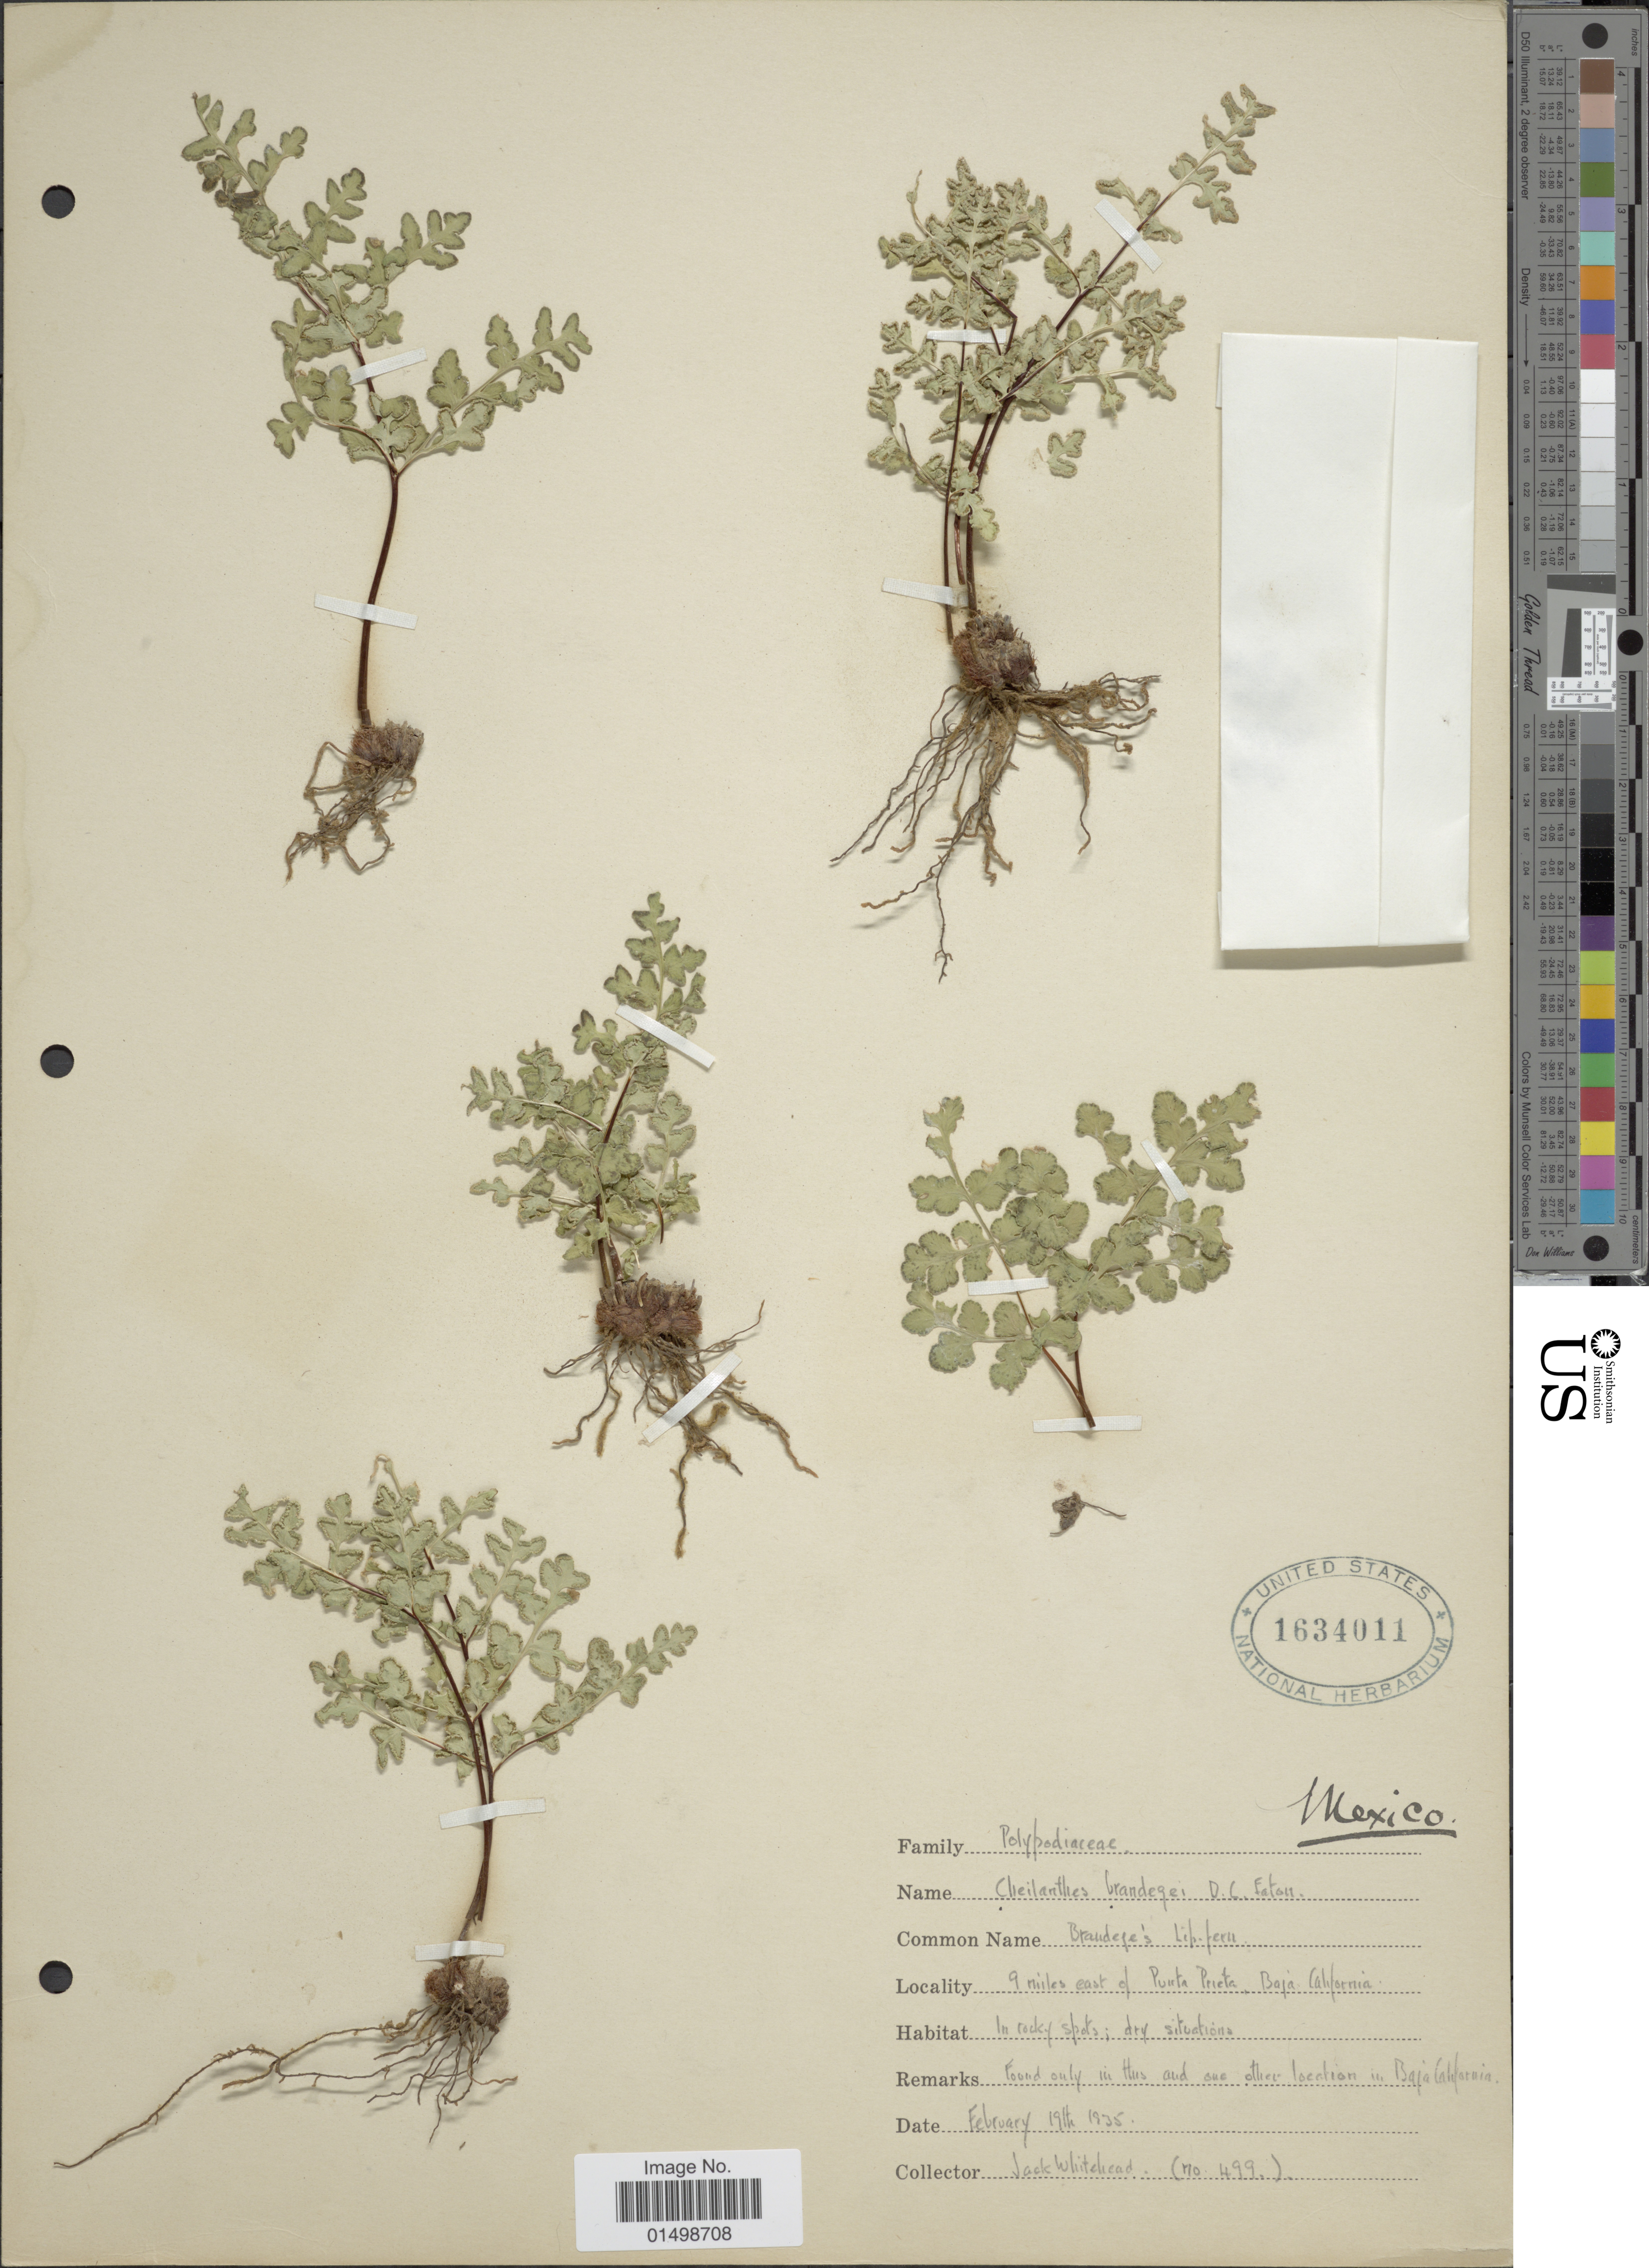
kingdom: Plantae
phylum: Tracheophyta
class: Polypodiopsida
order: Polypodiales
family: Pteridaceae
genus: Cheilanthes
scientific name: Cheilanthes brandeegei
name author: D.C. Eaton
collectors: J. Whitehead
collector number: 499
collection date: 1935-02-19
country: Mexico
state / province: Baja California Norte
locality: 9 miles east of Puta Prieta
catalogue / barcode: US 1634011